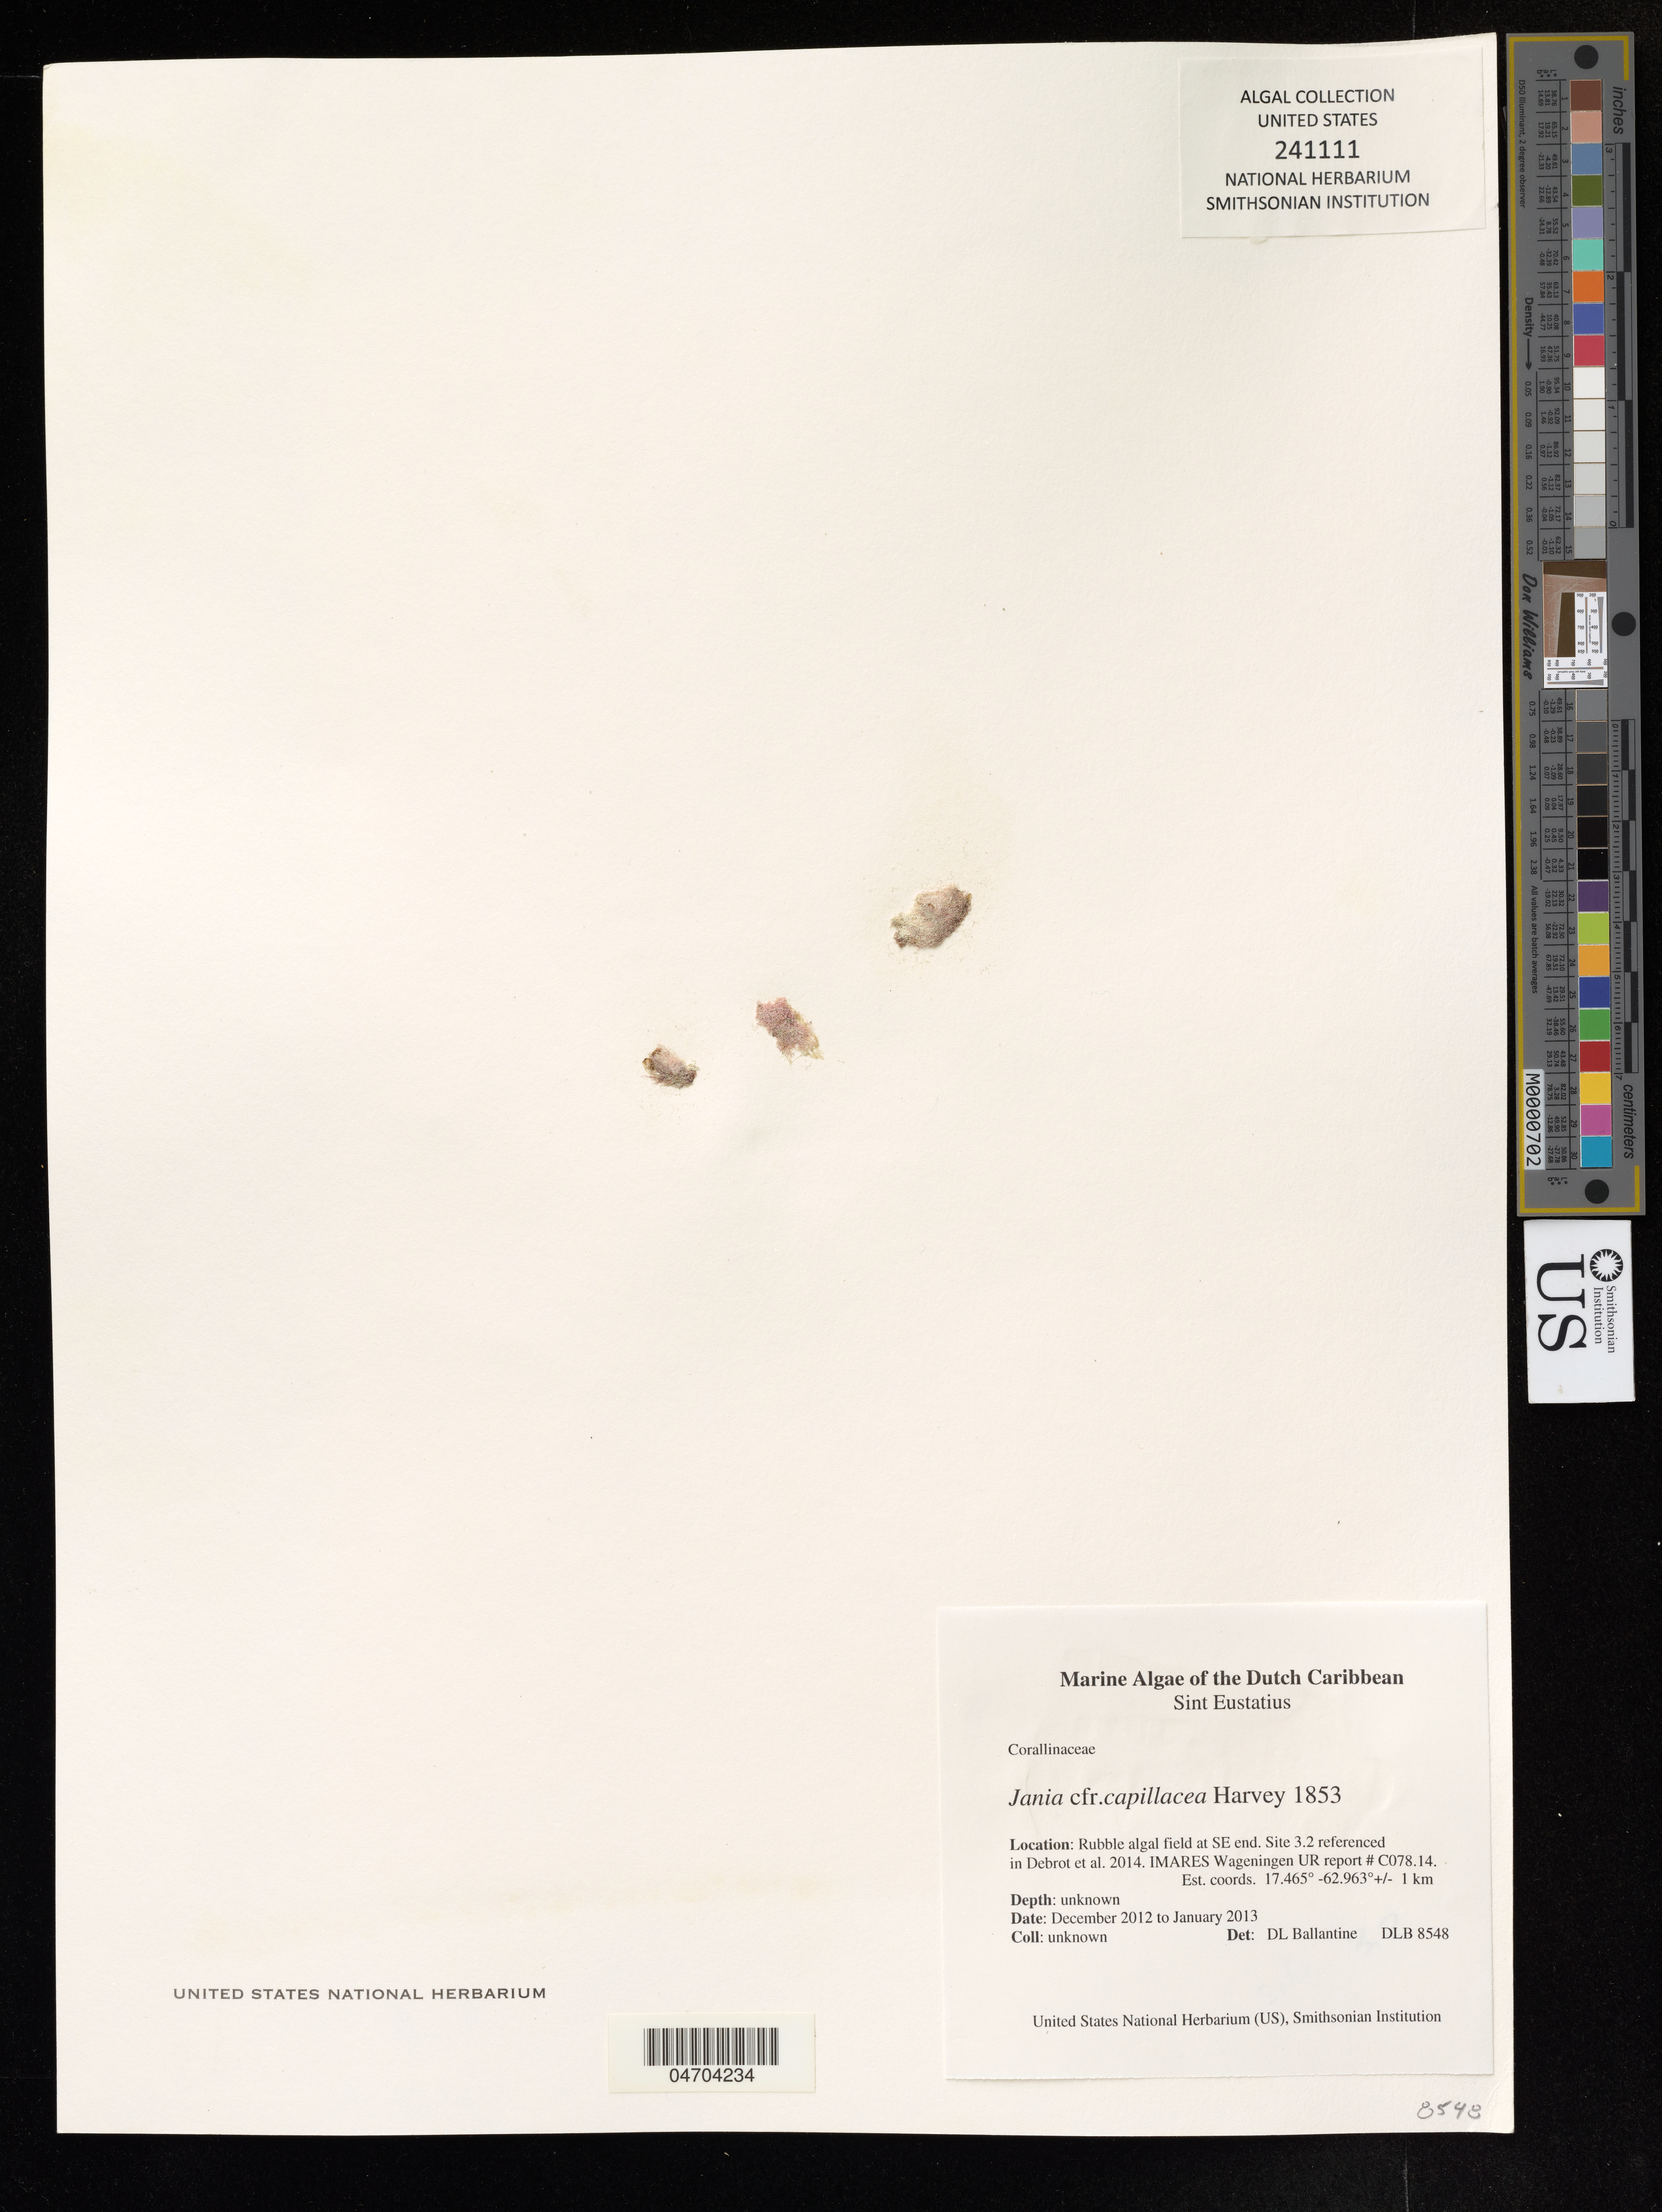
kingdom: Plantae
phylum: Rhodophyta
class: Florideophyceae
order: Corallinales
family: Corallinaceae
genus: Jania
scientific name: Jania capillacea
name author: Harv.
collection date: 2012-12/2013-01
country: Netherlands Antilles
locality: The Dutch Caribbean. Sint Eustatius. Rubble algal field at SE end. Site 3.2.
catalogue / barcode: US 241111